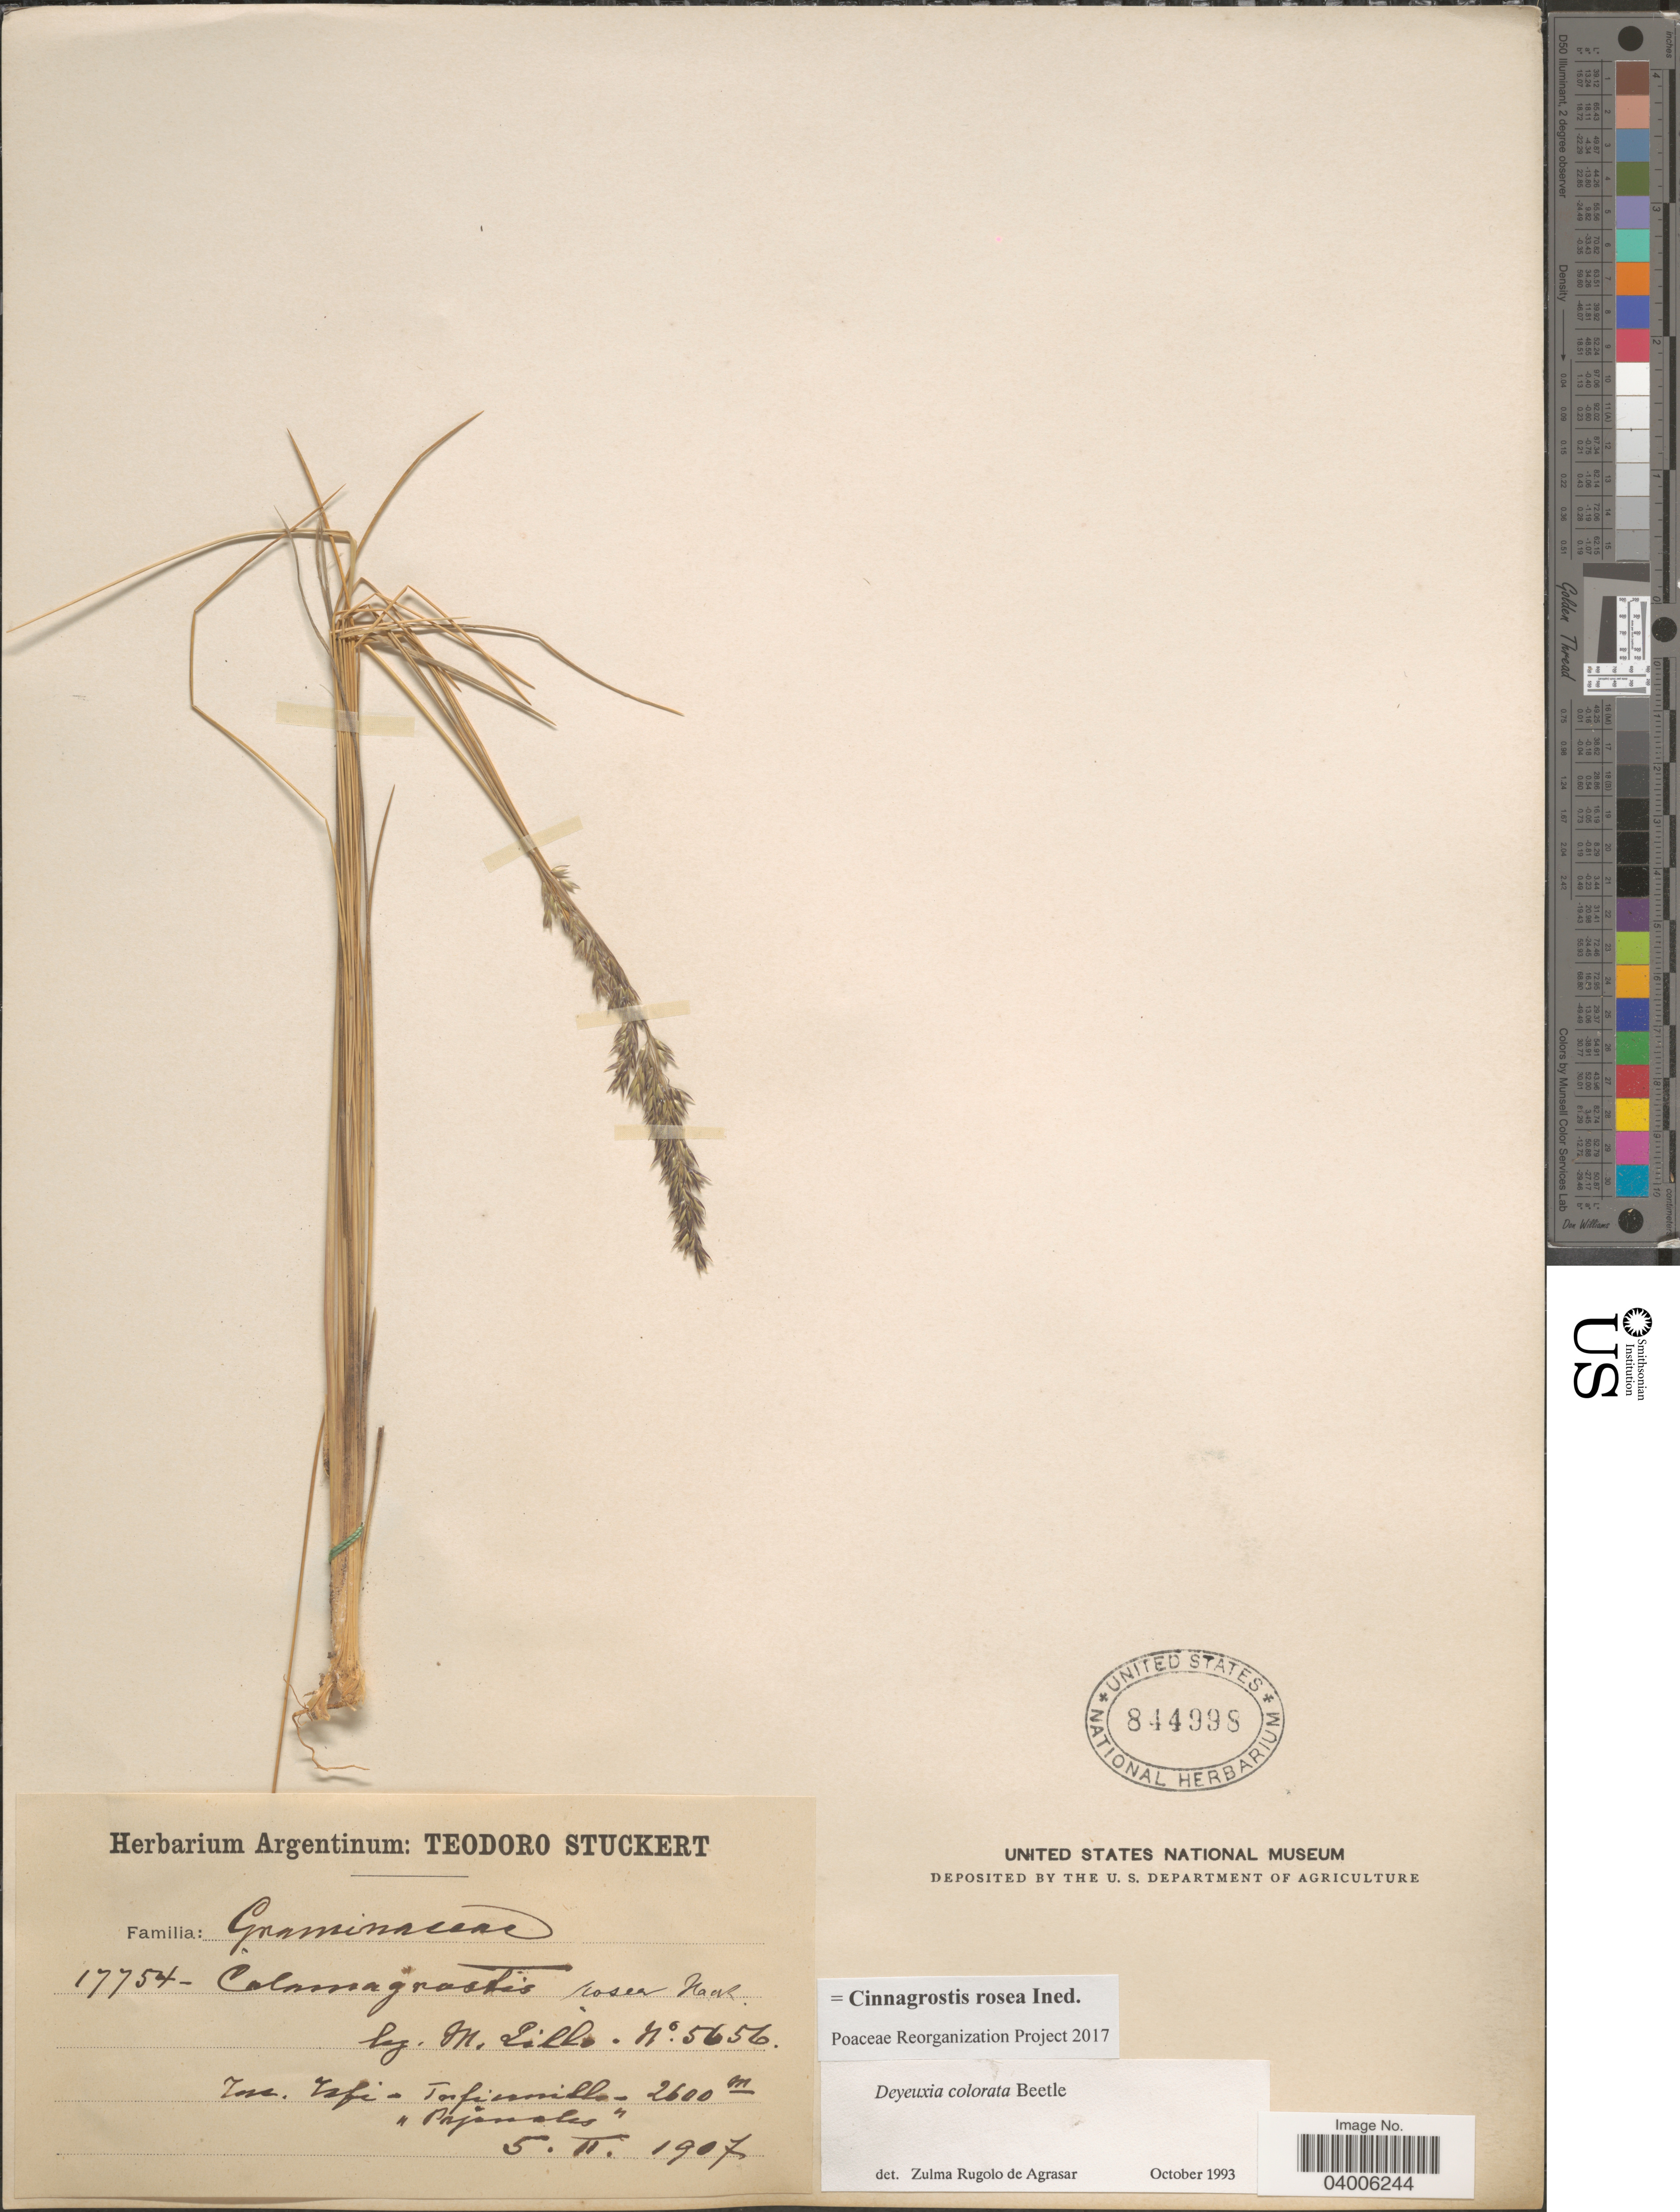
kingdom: Plantae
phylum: Tracheophyta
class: Liliopsida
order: Poales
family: Poaceae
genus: Cinnagrostis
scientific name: Cinnagrostis rosea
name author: (Griseb.) P.M. Peterson et al.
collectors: M. Lillo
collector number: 5656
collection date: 1907-02-05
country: Argentina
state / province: Tucuman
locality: Tuc. Tafi - Infiernillo.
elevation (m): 2600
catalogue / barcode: US 844998